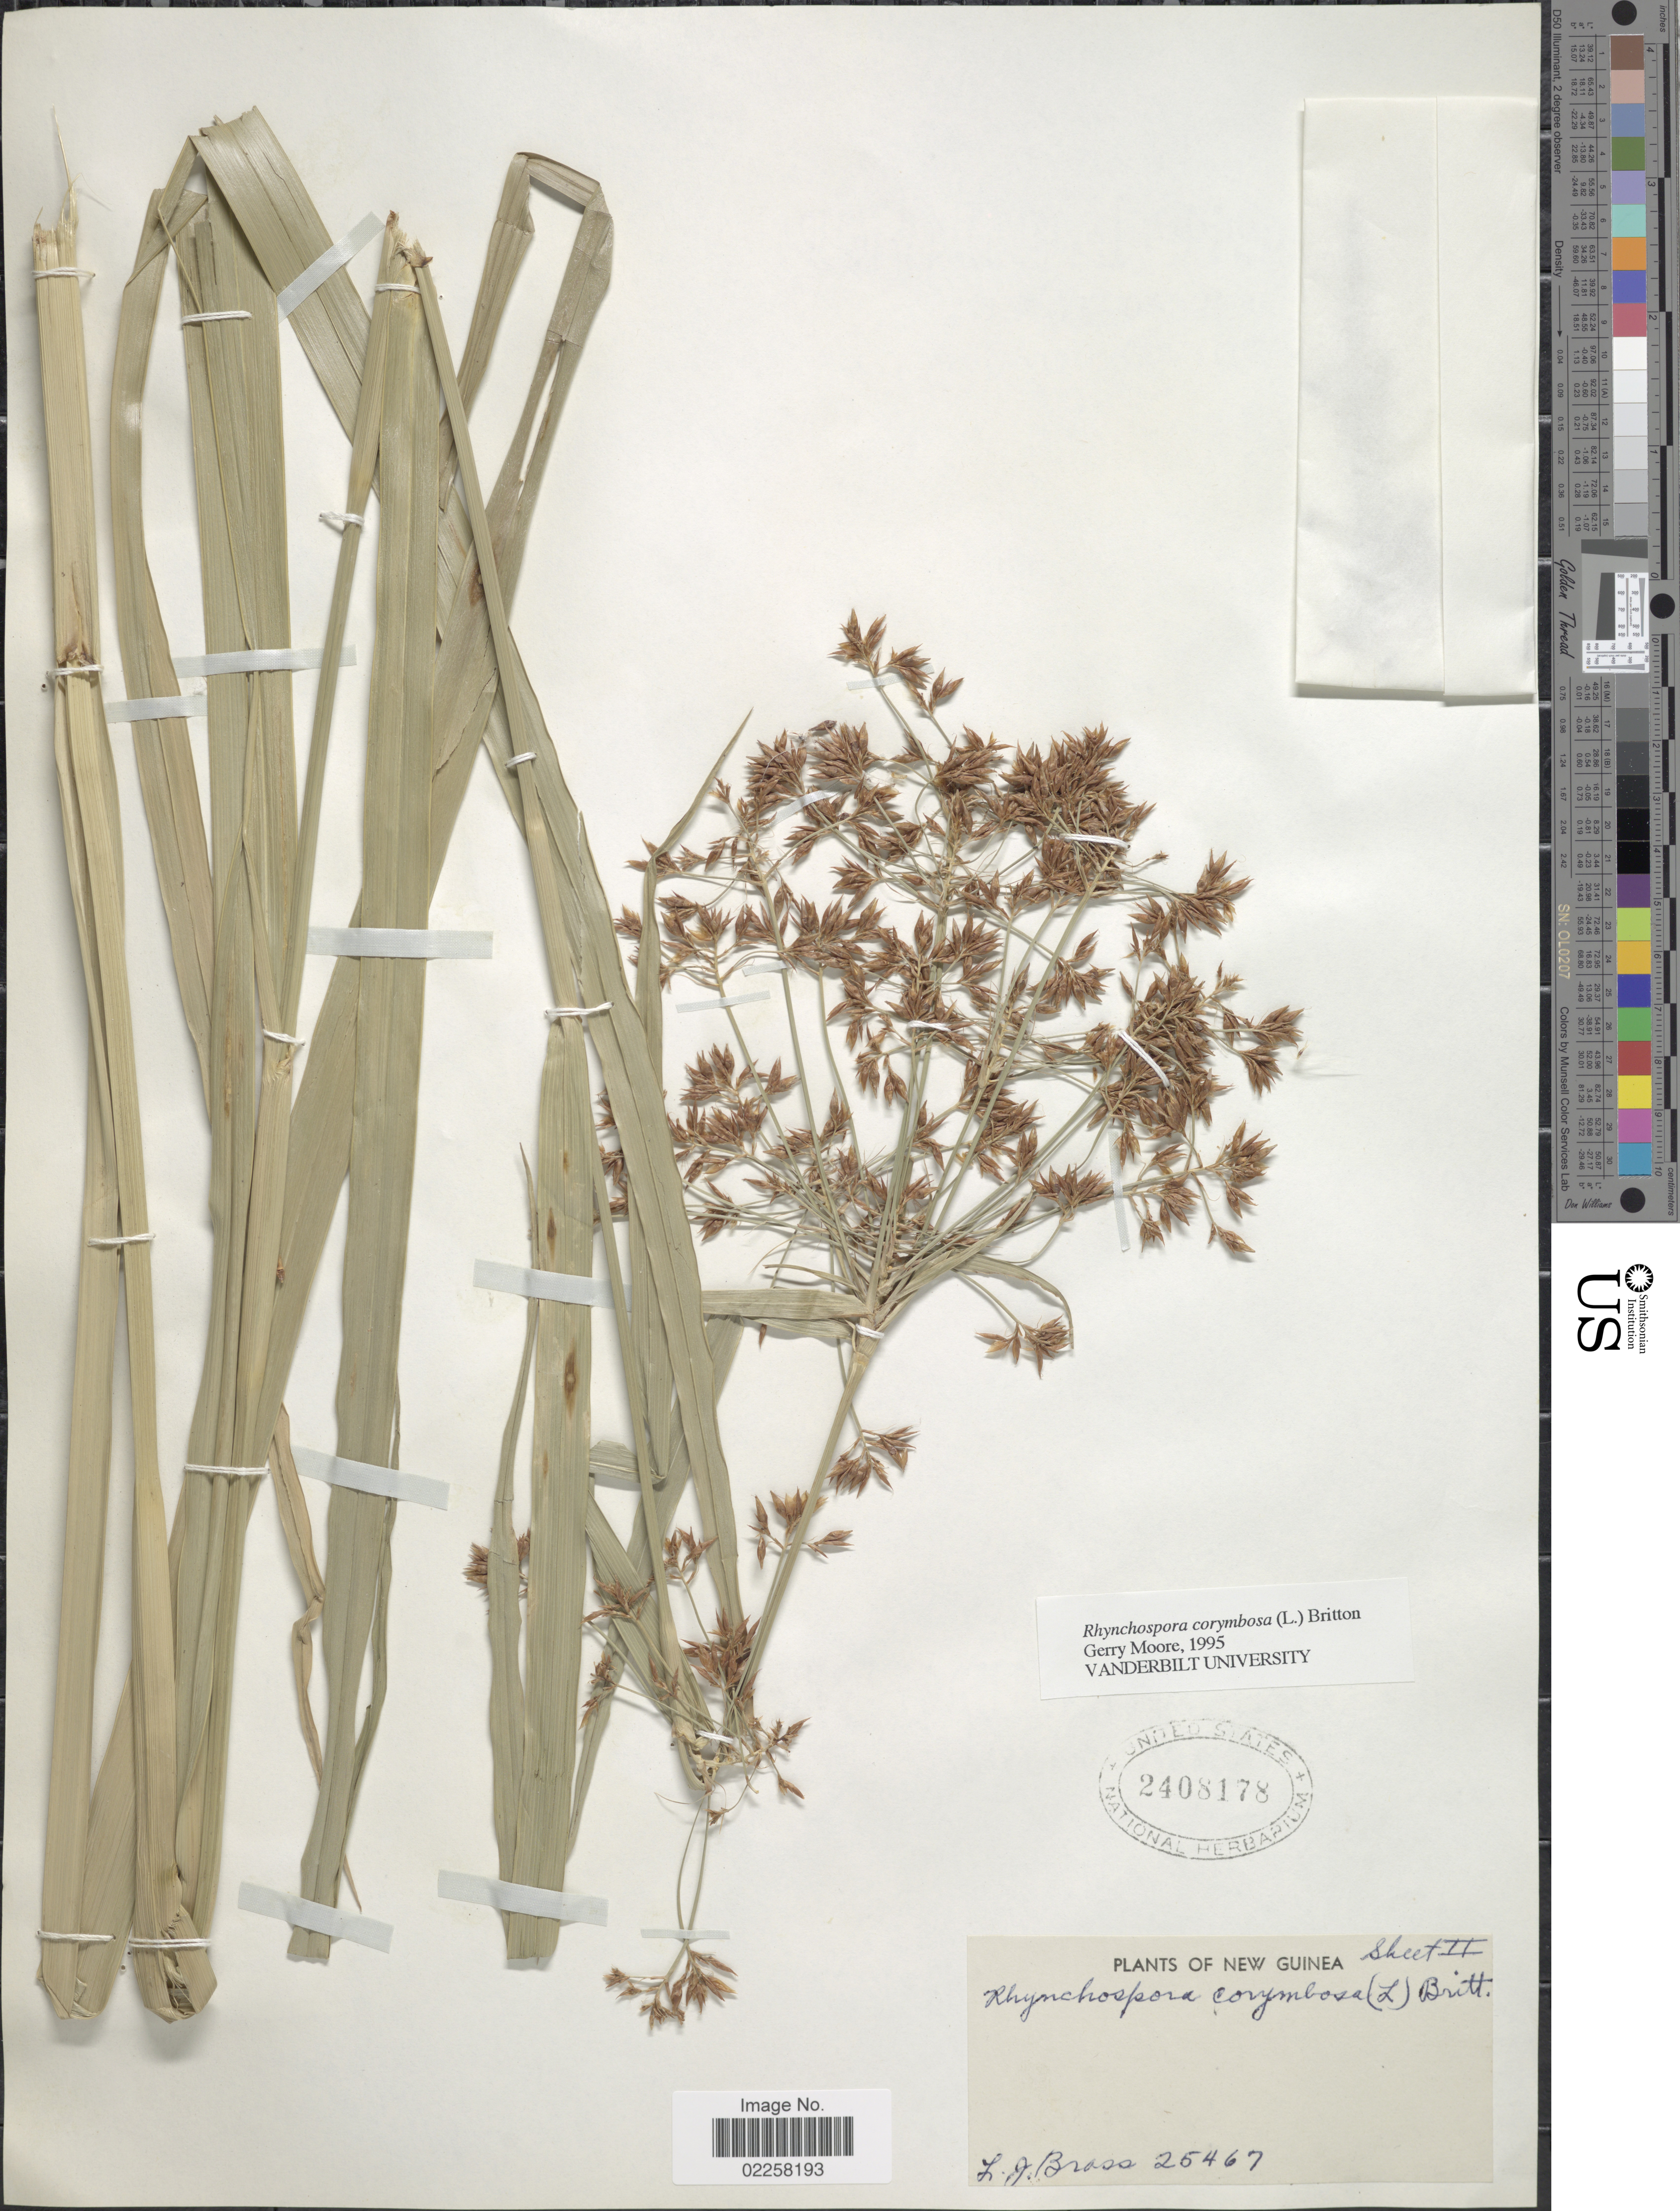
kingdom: Plantae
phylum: Tracheophyta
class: Liliopsida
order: Poales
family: Cyperaceae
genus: Rhynchospora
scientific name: Rhynchospora corymbosa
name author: (L.) Britton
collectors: L. J. Brass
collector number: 25467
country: Papua New Guinea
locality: New Guinea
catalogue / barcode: US 2408178